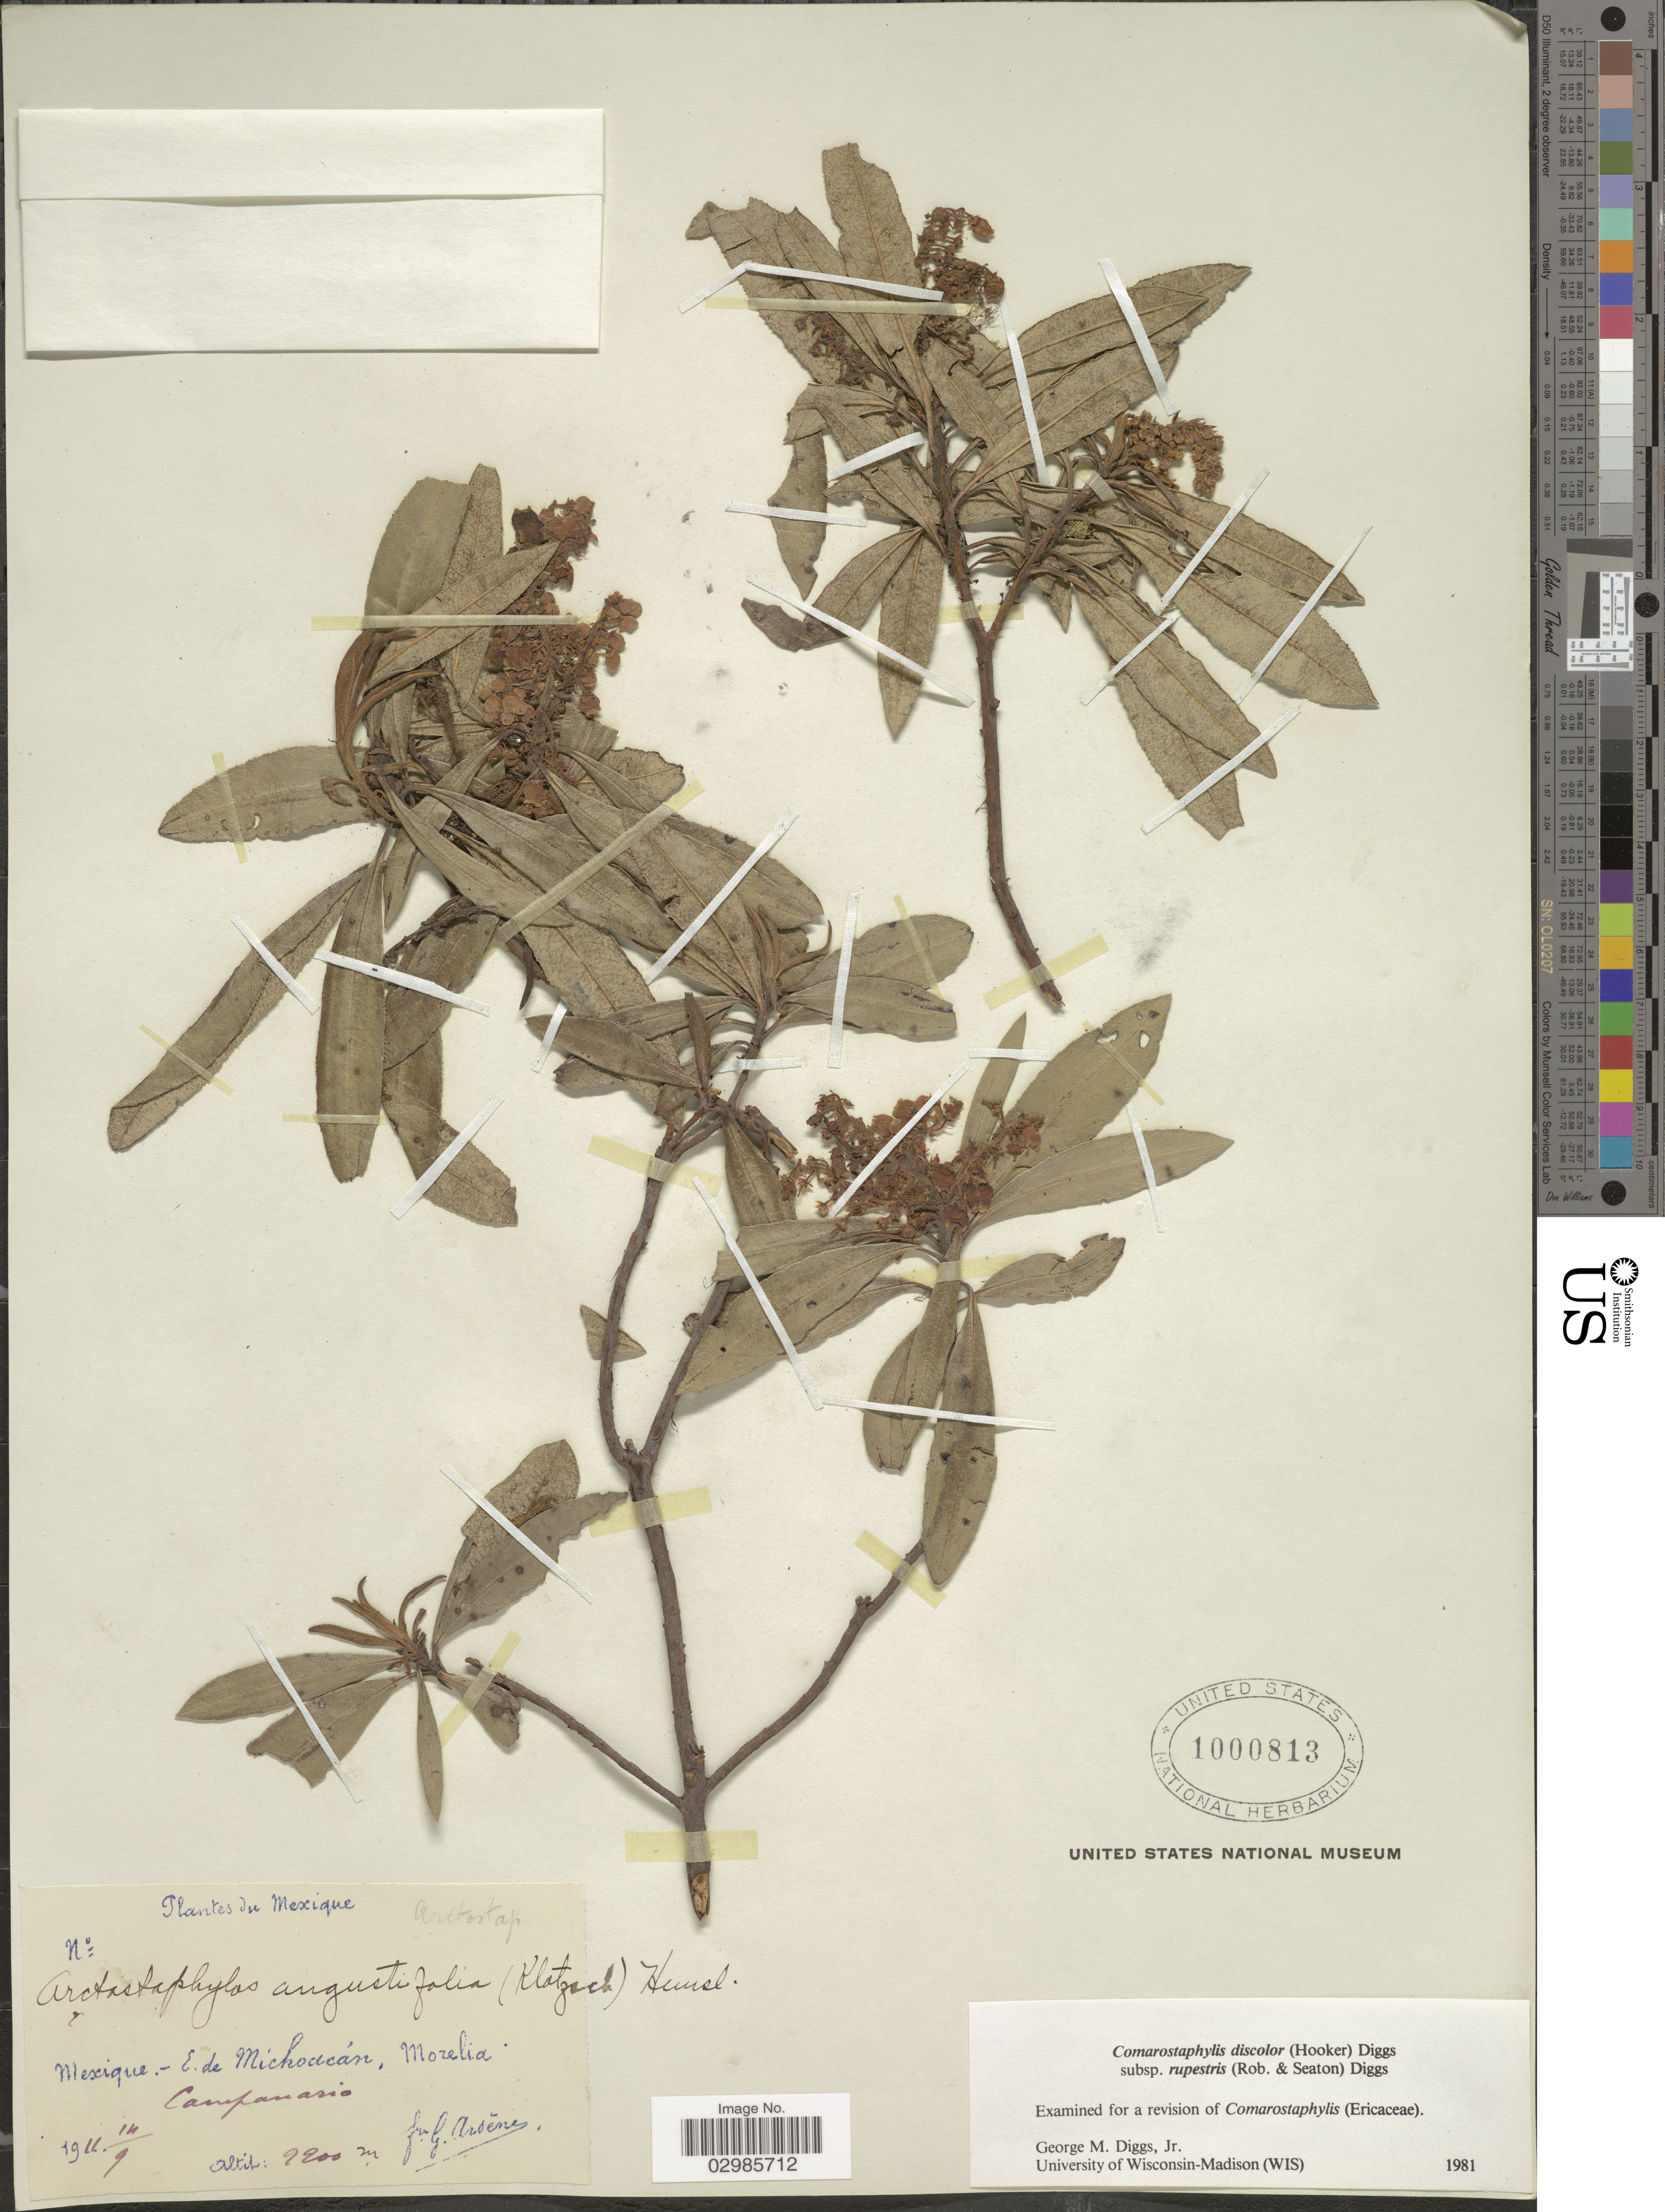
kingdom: Plantae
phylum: Tracheophyta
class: Magnoliopsida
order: Ericales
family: Ericaceae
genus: Comarostaphylis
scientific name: Comarostaphylis discolor subsp. rupestris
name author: (Rob. & Seaton) Diggs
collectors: Bro. G. Arsène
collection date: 1911-09-14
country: Mexico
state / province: Michoacán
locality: E. de Michoacán, Morelia.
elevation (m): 2200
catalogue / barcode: US 1000813